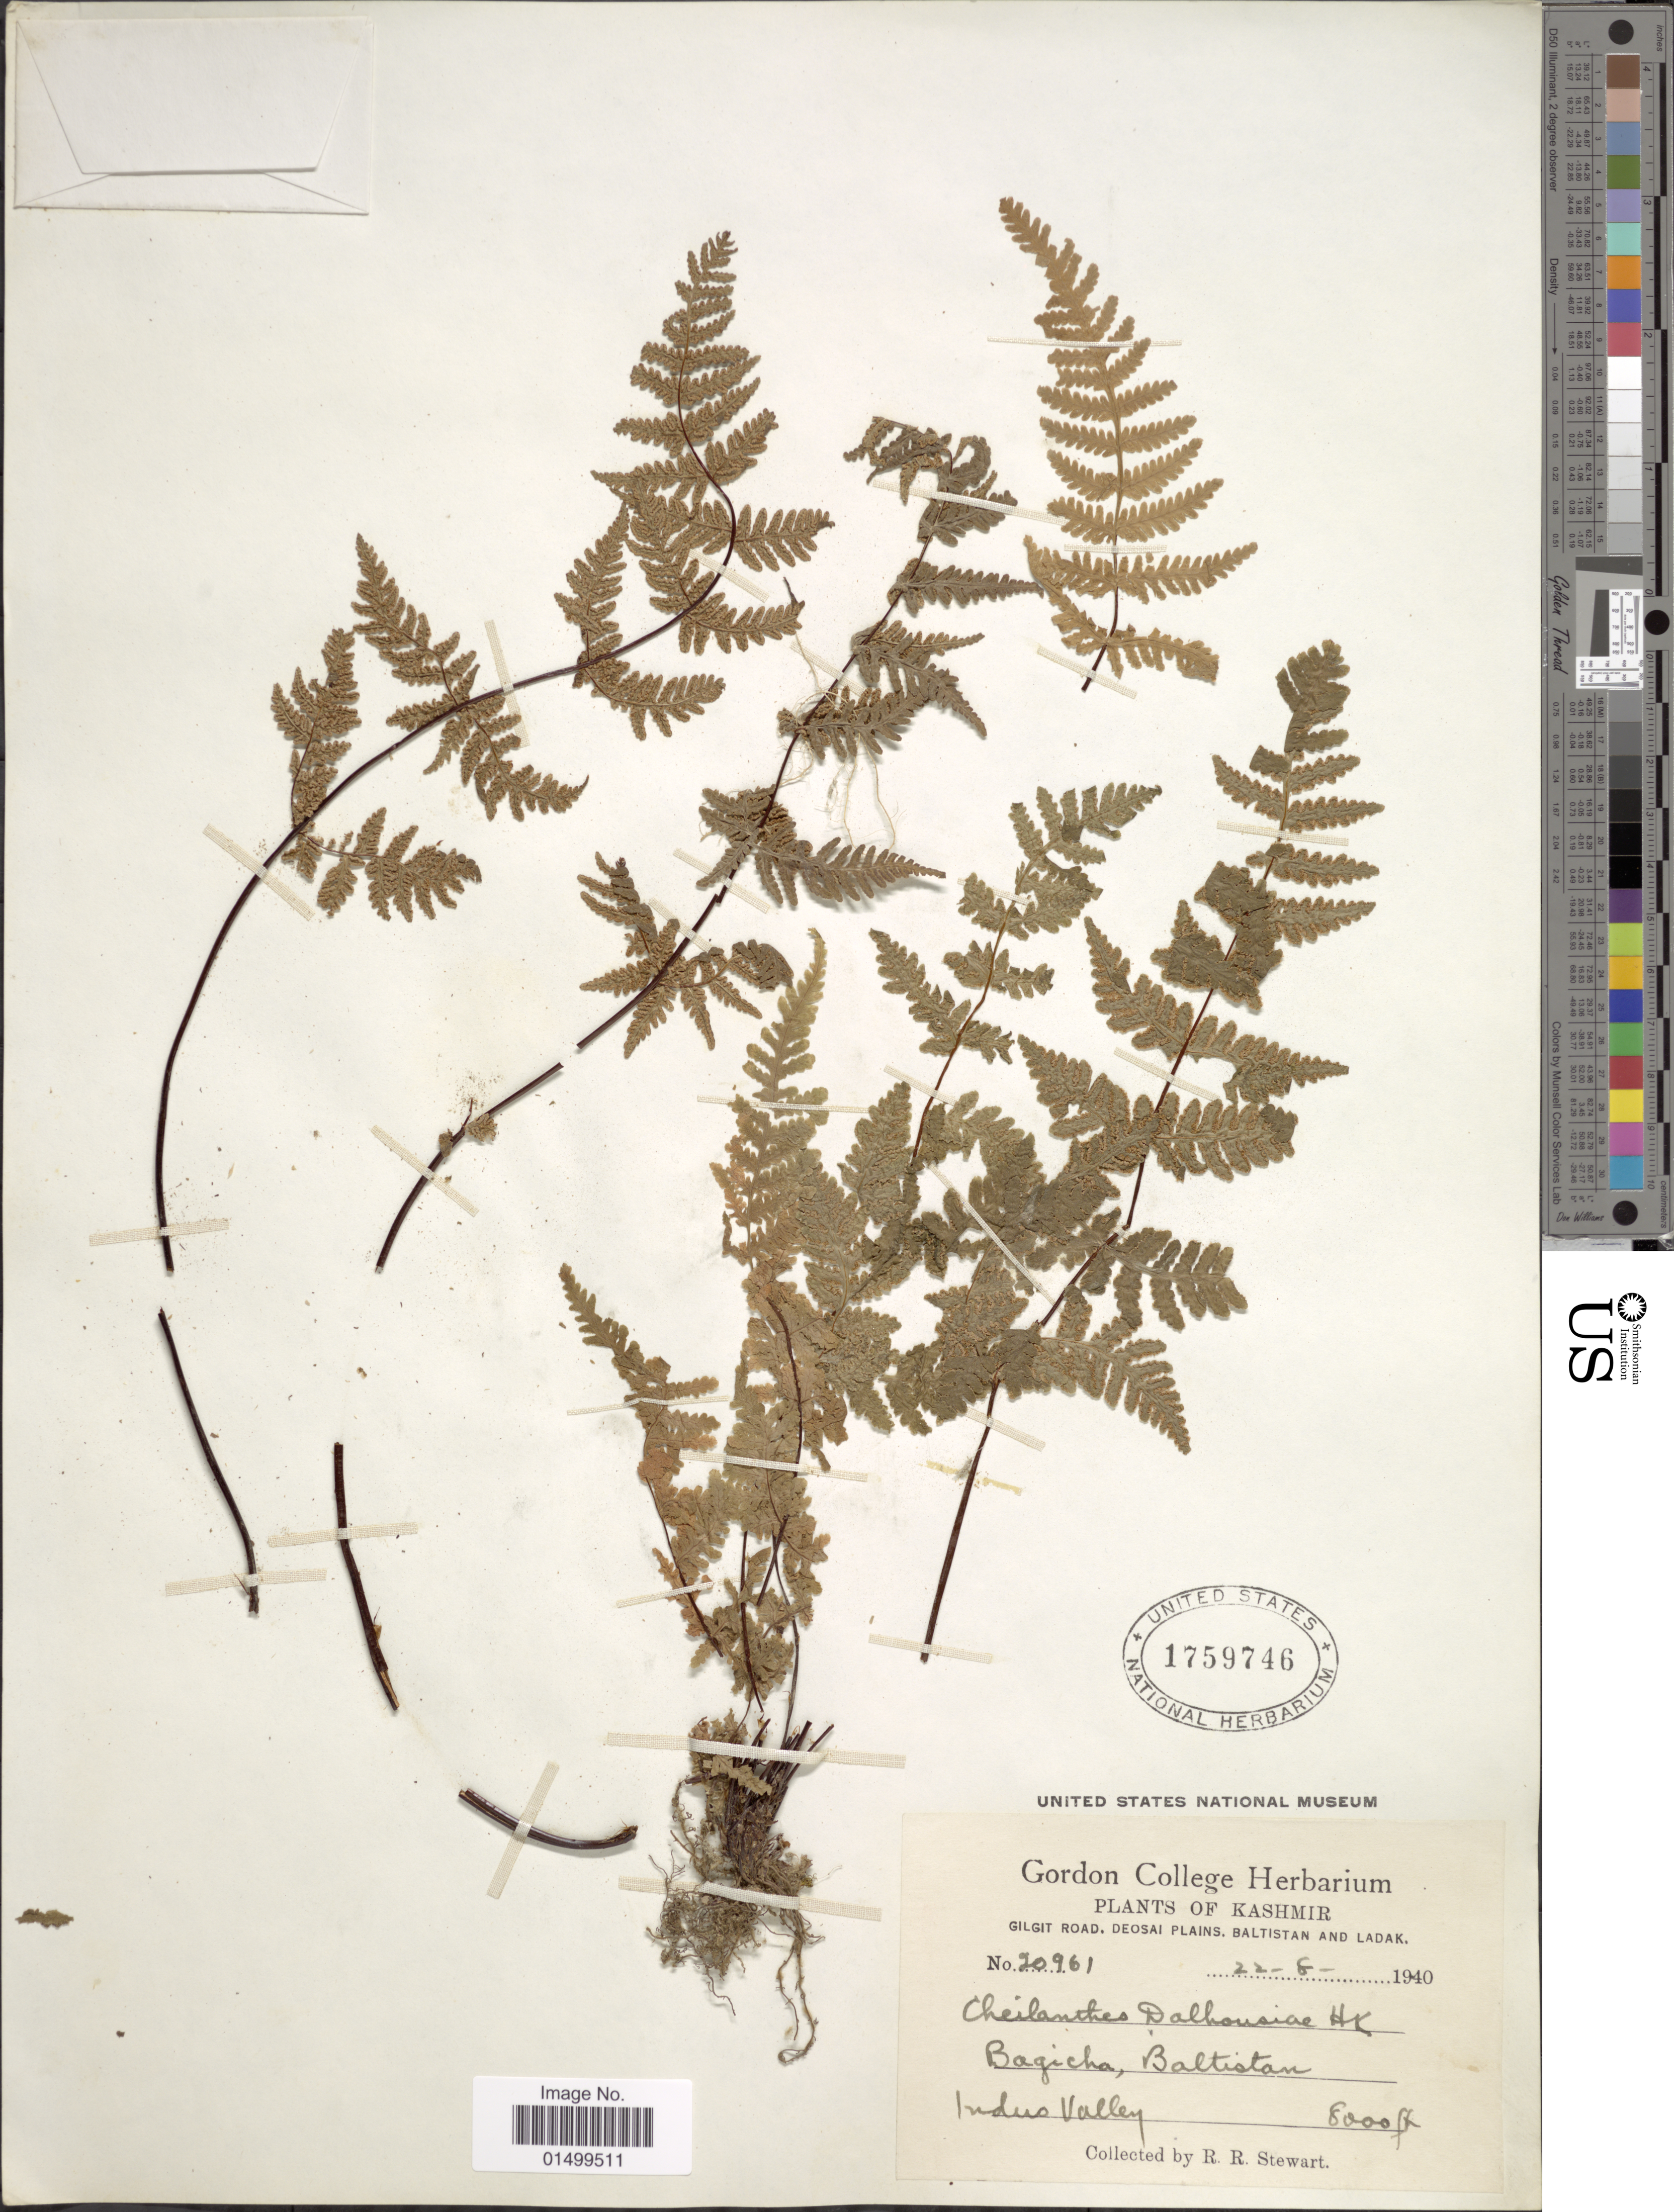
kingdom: Plantae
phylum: Tracheophyta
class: Polypodiopsida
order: Polypodiales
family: Pteridaceae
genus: Cheilanthes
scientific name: Cheilanthes dalhousiae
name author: Hook.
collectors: R. R. Stewart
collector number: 20961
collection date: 1940-08-22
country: Pakistan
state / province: Gilgit-Baltistan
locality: Kashmir, Gilgit Road, Deosai Plains, Baltistan and Ladak, Bagicha, Baltistan, Indus Valley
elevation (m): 2438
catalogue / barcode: US 1759746